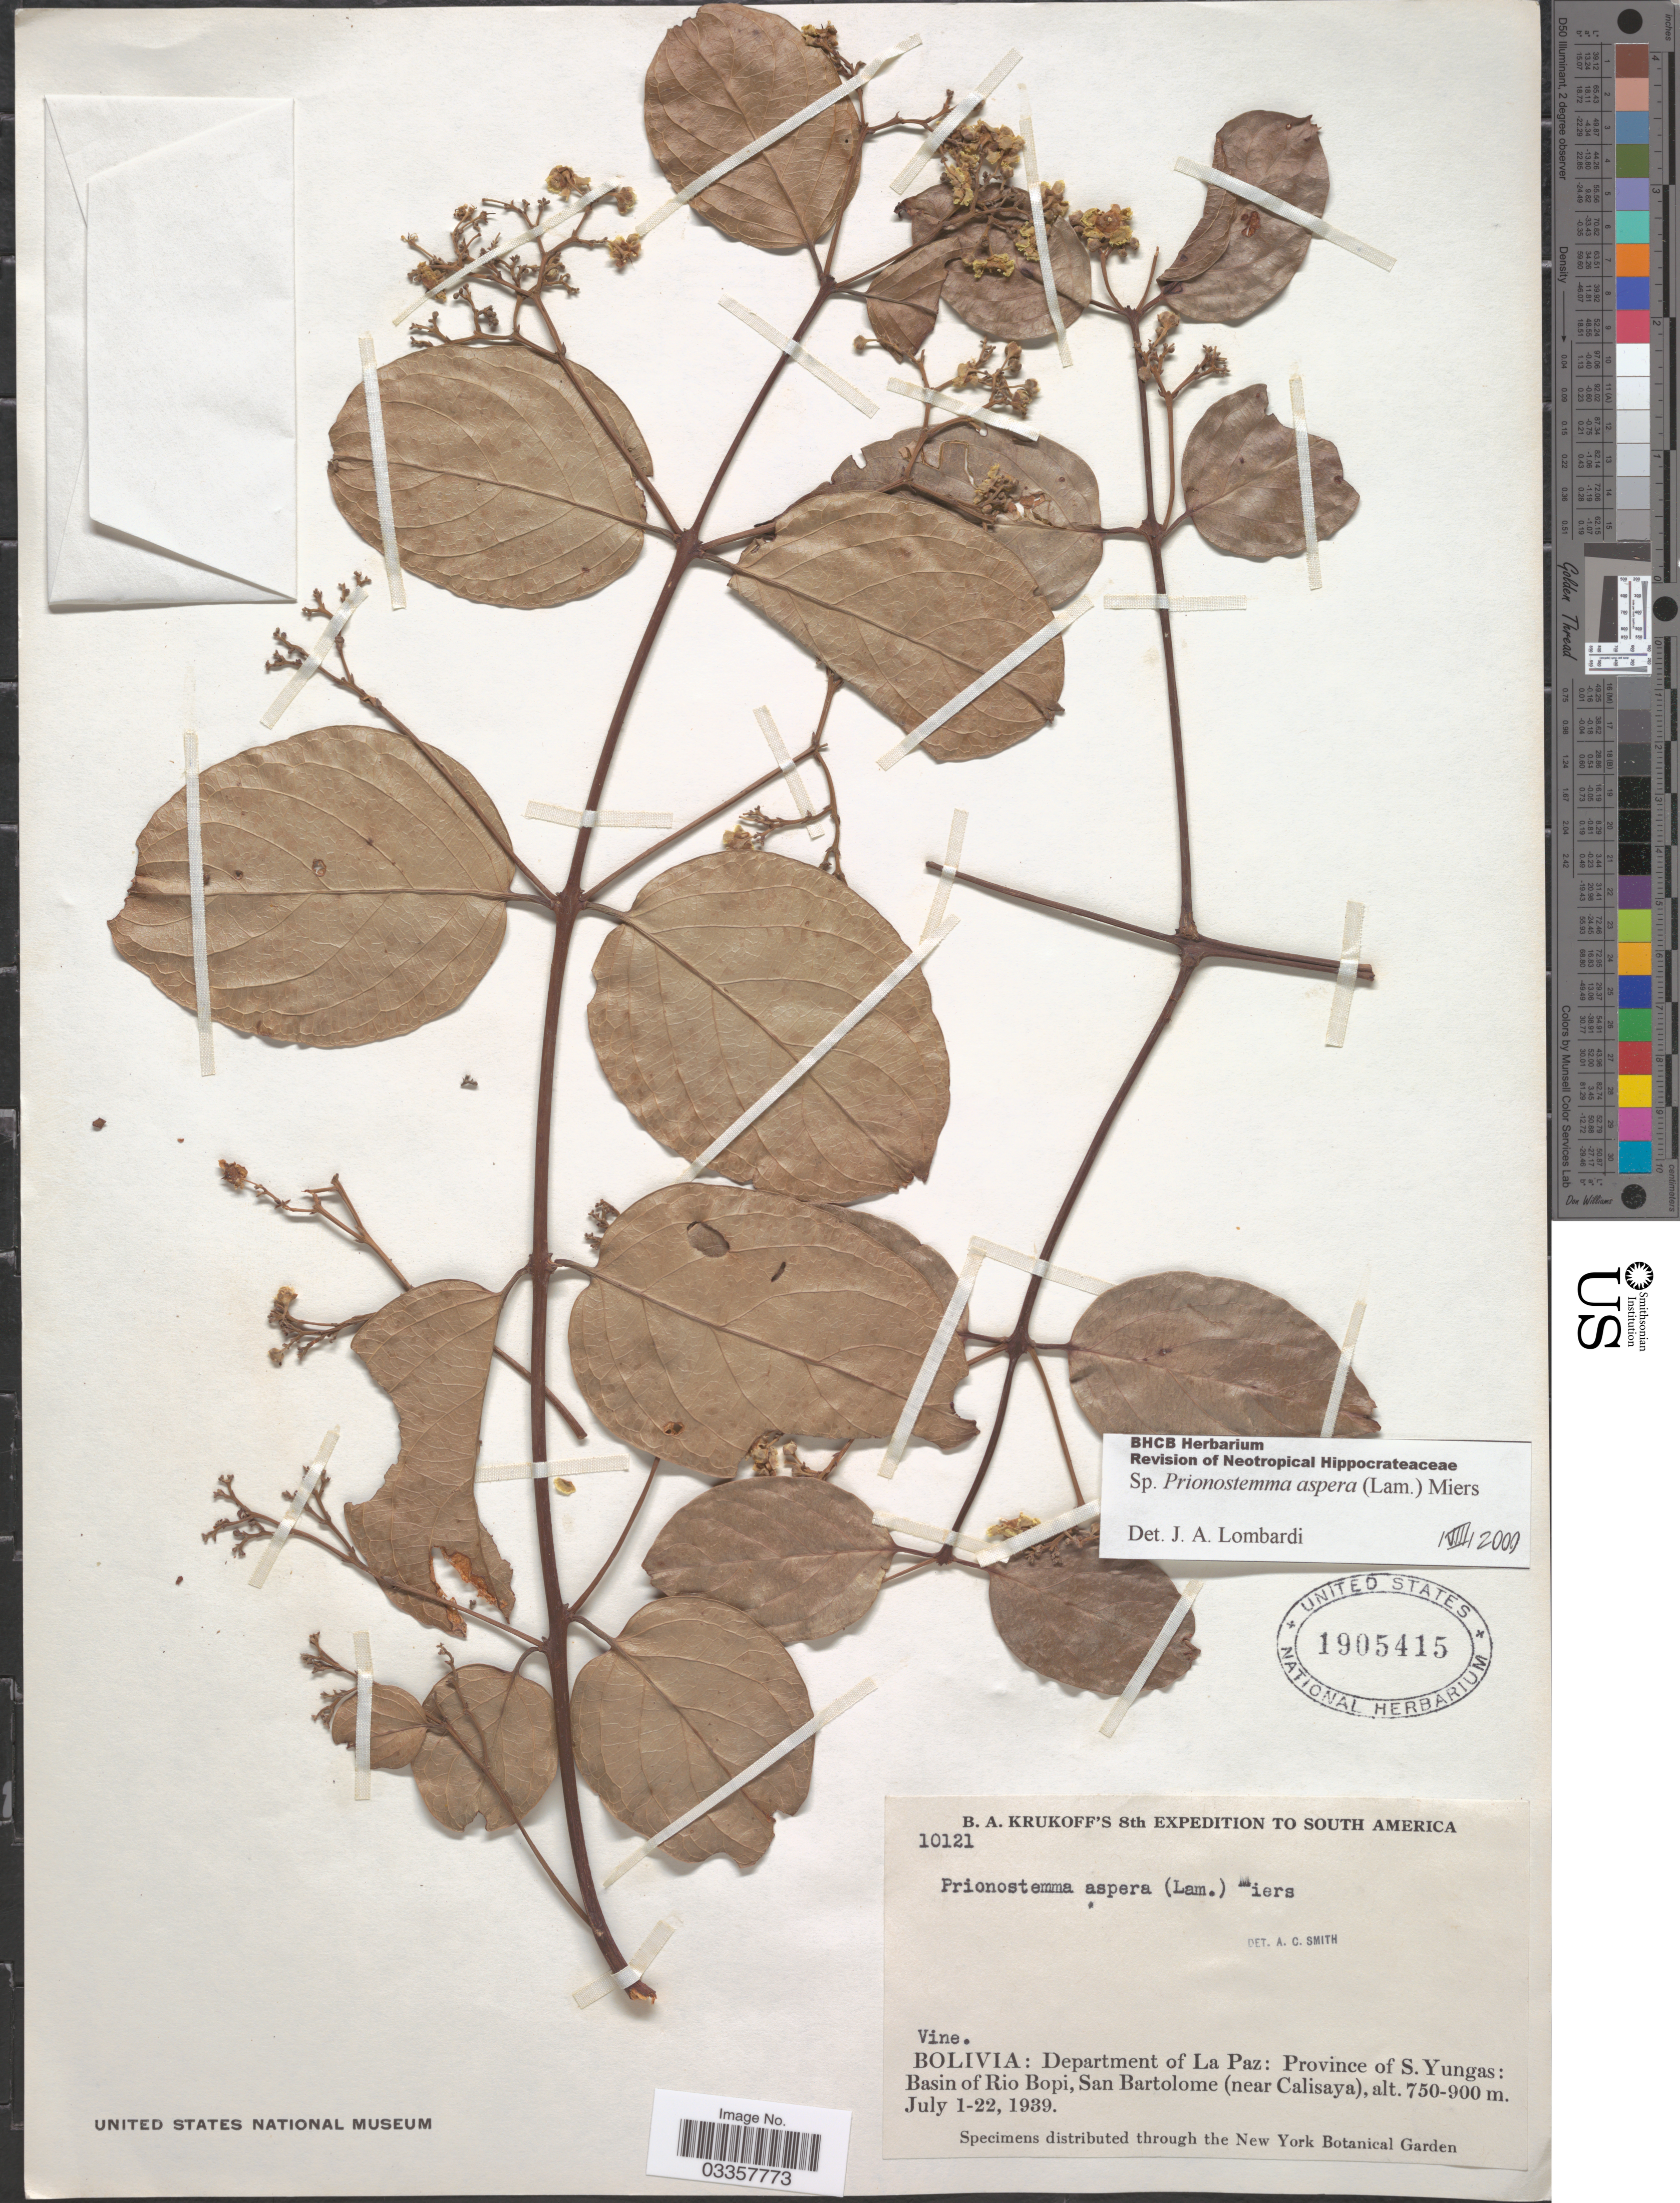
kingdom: Plantae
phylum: Tracheophyta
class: Magnoliopsida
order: Celastrales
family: Celastraceae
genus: Prionostemma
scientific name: Prionostemma aspera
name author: (Lam.) Miers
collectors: B. A. Krukoff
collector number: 10121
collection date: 1939-07-01/1939-07-22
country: Bolivia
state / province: La Paz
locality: Department of La Paz: Province of S. Yungas: Basin of Rio Bopi, San Bartolome (near Calisaya).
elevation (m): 750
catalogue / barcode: US 1905415